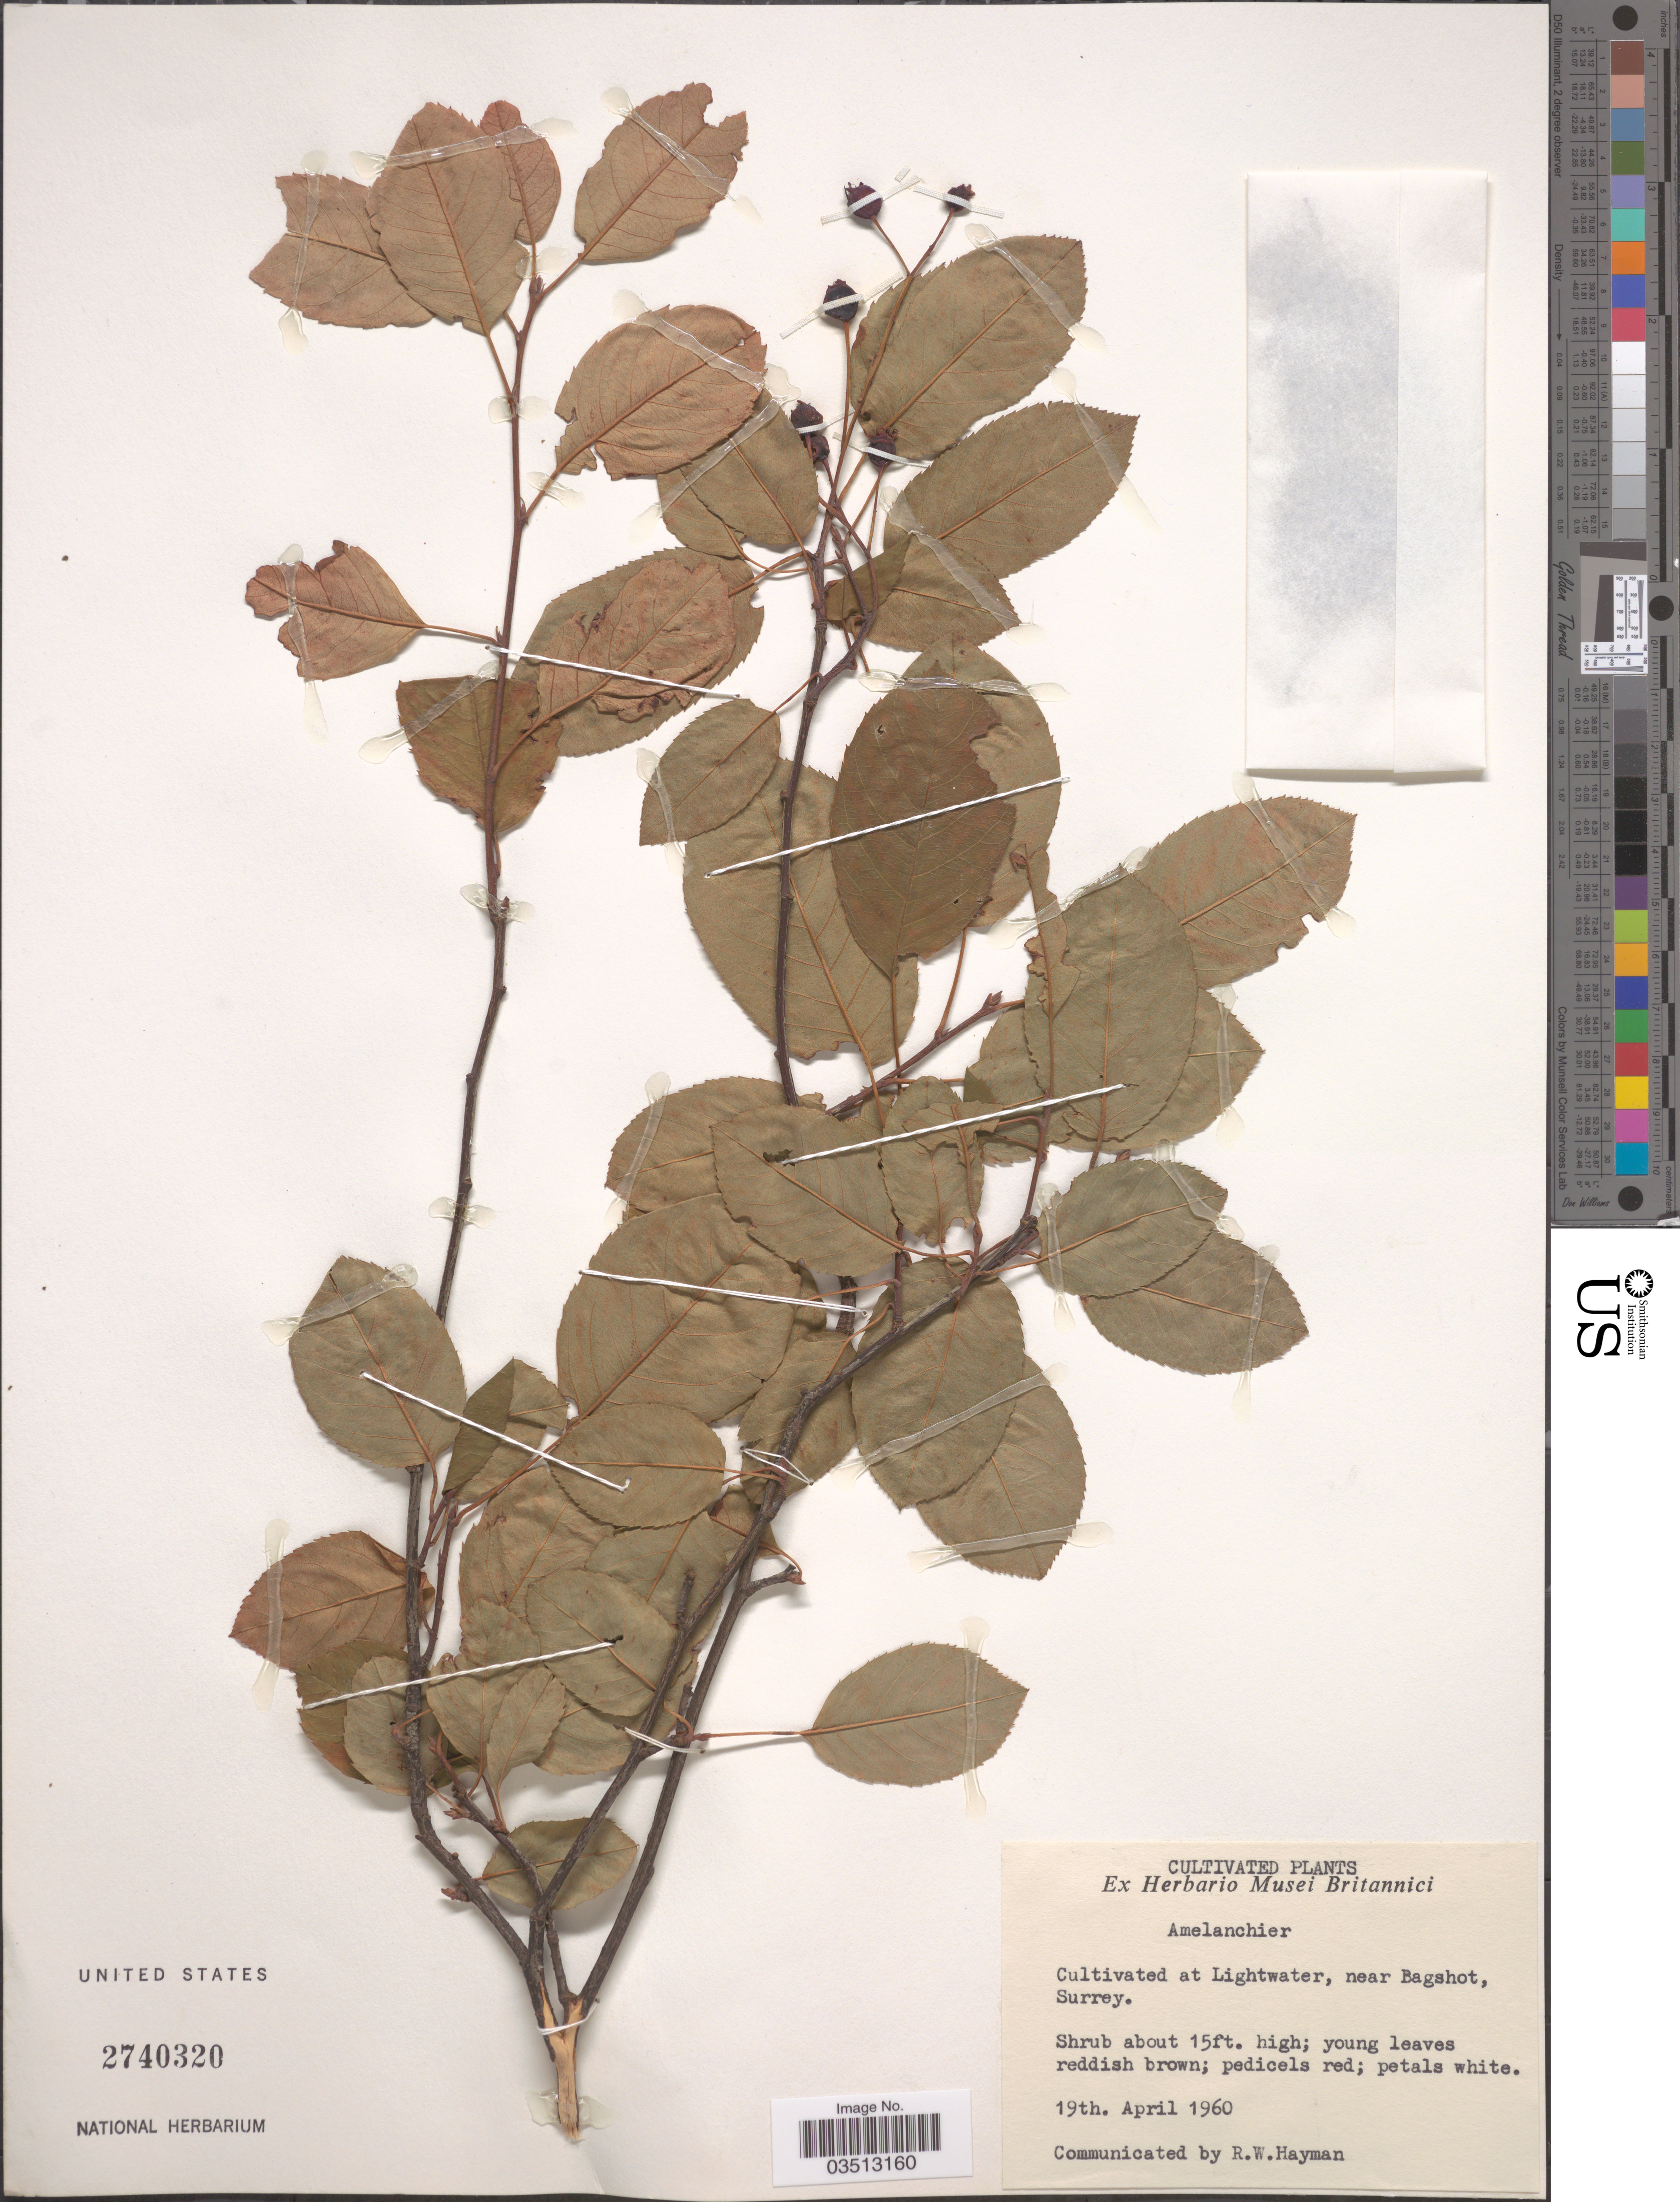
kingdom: Plantae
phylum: Tracheophyta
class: Magnoliopsida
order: Rosales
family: Rosaceae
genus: Amelanchier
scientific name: Amelanchier sp.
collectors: ex herb. Musei Britannici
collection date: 1960-04-19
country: United Kingdom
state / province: England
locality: Lightwater, near Bagshot, Surrey.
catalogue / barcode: US 2740320